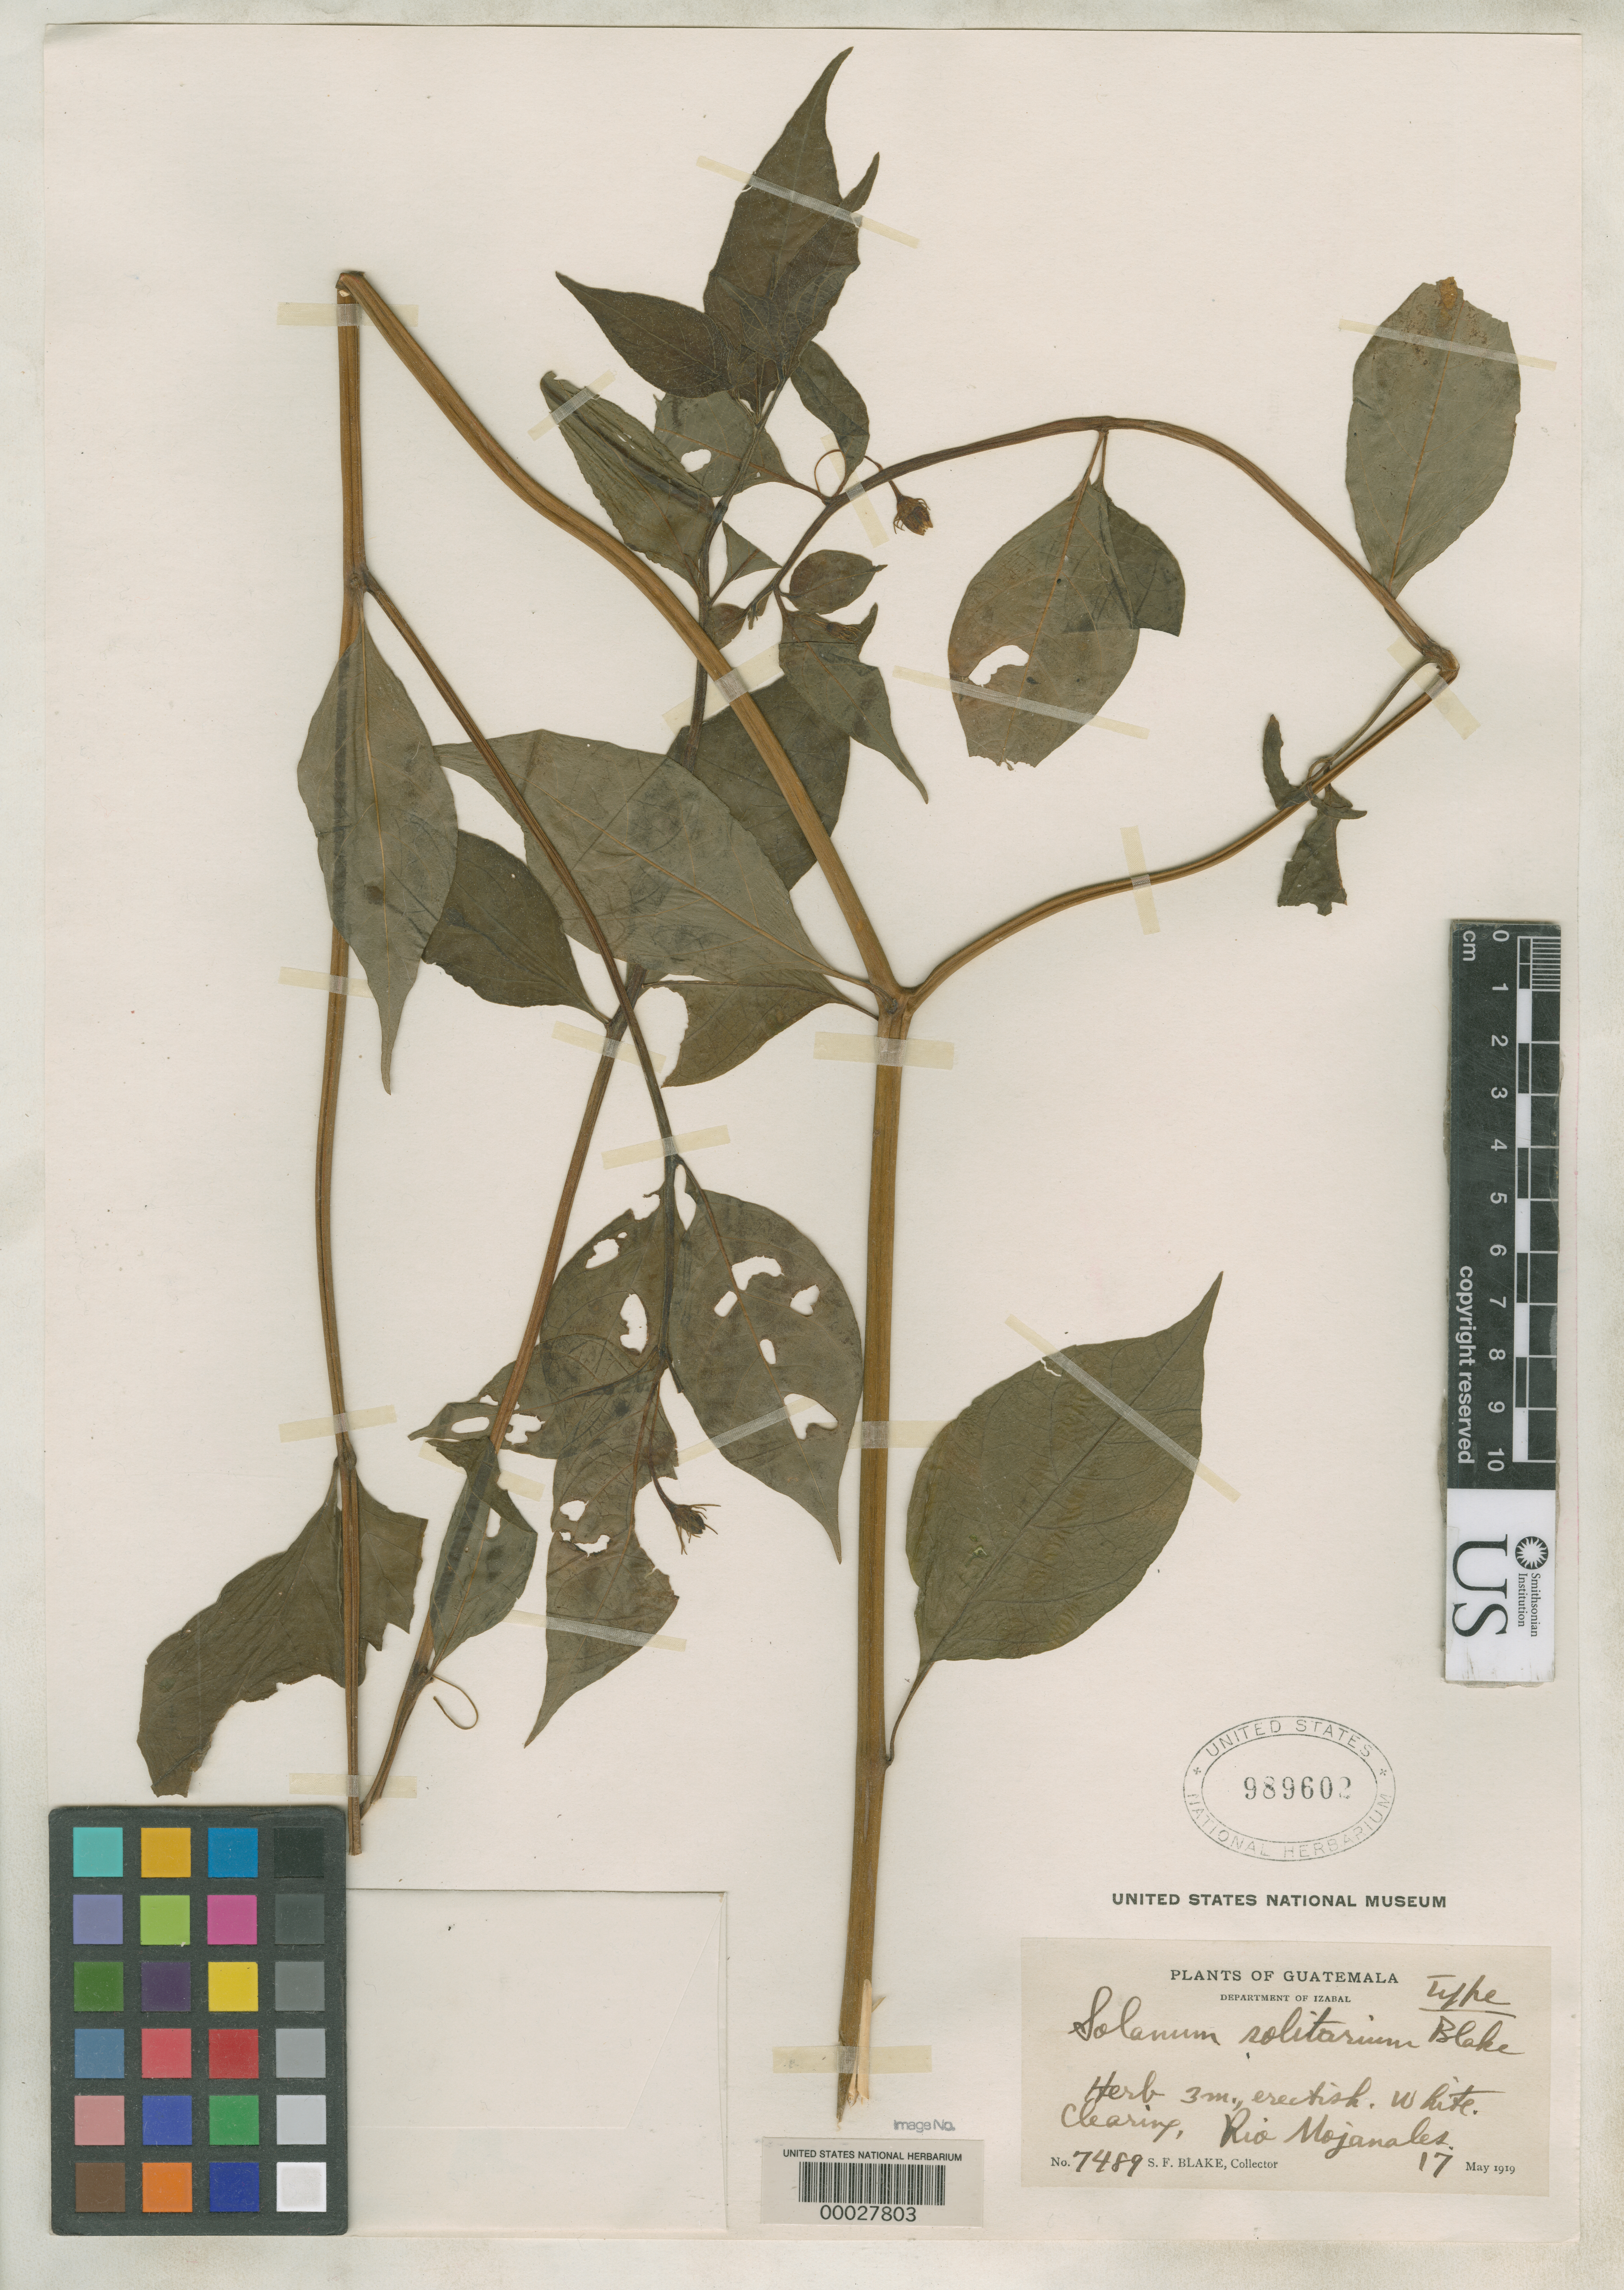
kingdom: Plantae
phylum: Tracheophyta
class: Magnoliopsida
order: Solanales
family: Solanaceae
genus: Solanum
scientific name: Solanum solitarium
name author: S.F. Blake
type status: Holotype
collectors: S. Blake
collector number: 7489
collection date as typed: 17 May 1919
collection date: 1919-05-17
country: Guatemala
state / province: Izabal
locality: Rio Mojanales.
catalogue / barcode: US 989602